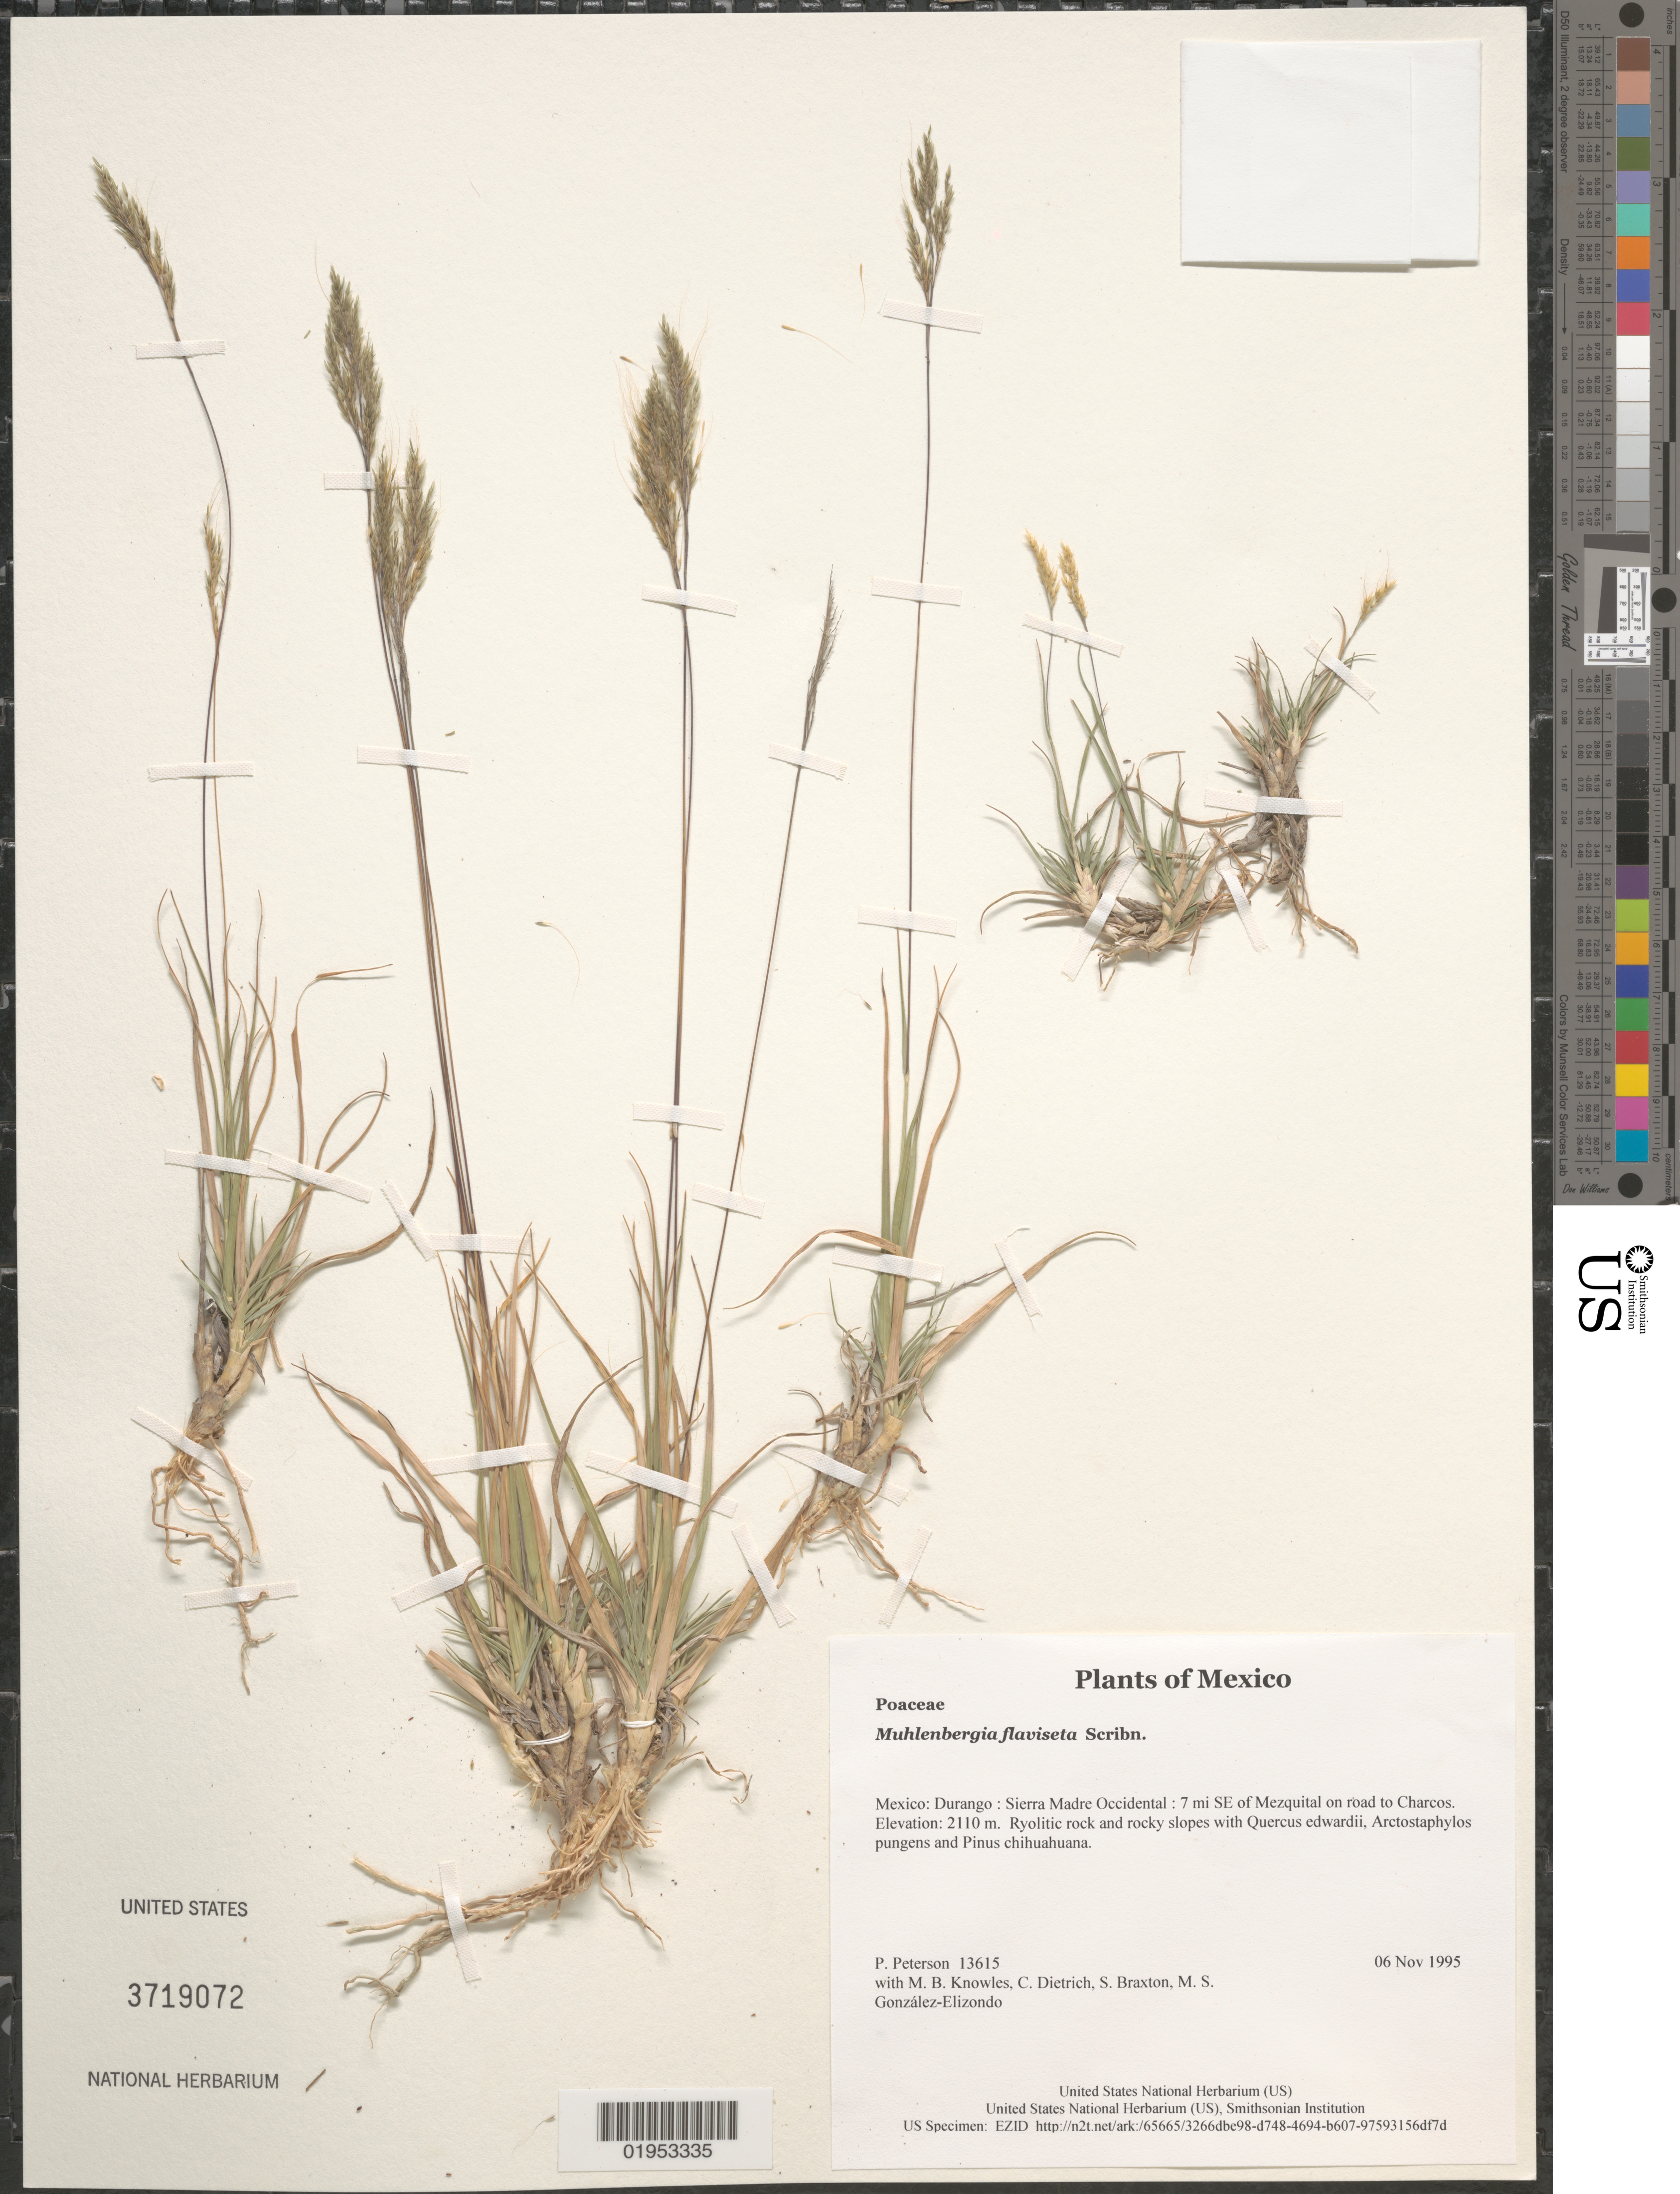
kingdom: Plantae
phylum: Tracheophyta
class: Liliopsida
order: Poales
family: Poaceae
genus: Muhlenbergia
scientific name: Muhlenbergia flaviseta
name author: Scribn.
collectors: P. M. Peterson, M. B. Knowles, C. Dietrich, S. Braxton & M. S. González-Elizondo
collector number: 13615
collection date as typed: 06 Nov 1995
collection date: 1995-11-06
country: Mexico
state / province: Durango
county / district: Sierra Madre Occidental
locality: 7 mi SE of Mezquital on road to Charcos.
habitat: Ryolitic rock and rocky slopes with Quercus edwardii, Arctostaphylos pungens and Pinus chihuahuana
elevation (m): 2110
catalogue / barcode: US 3719072